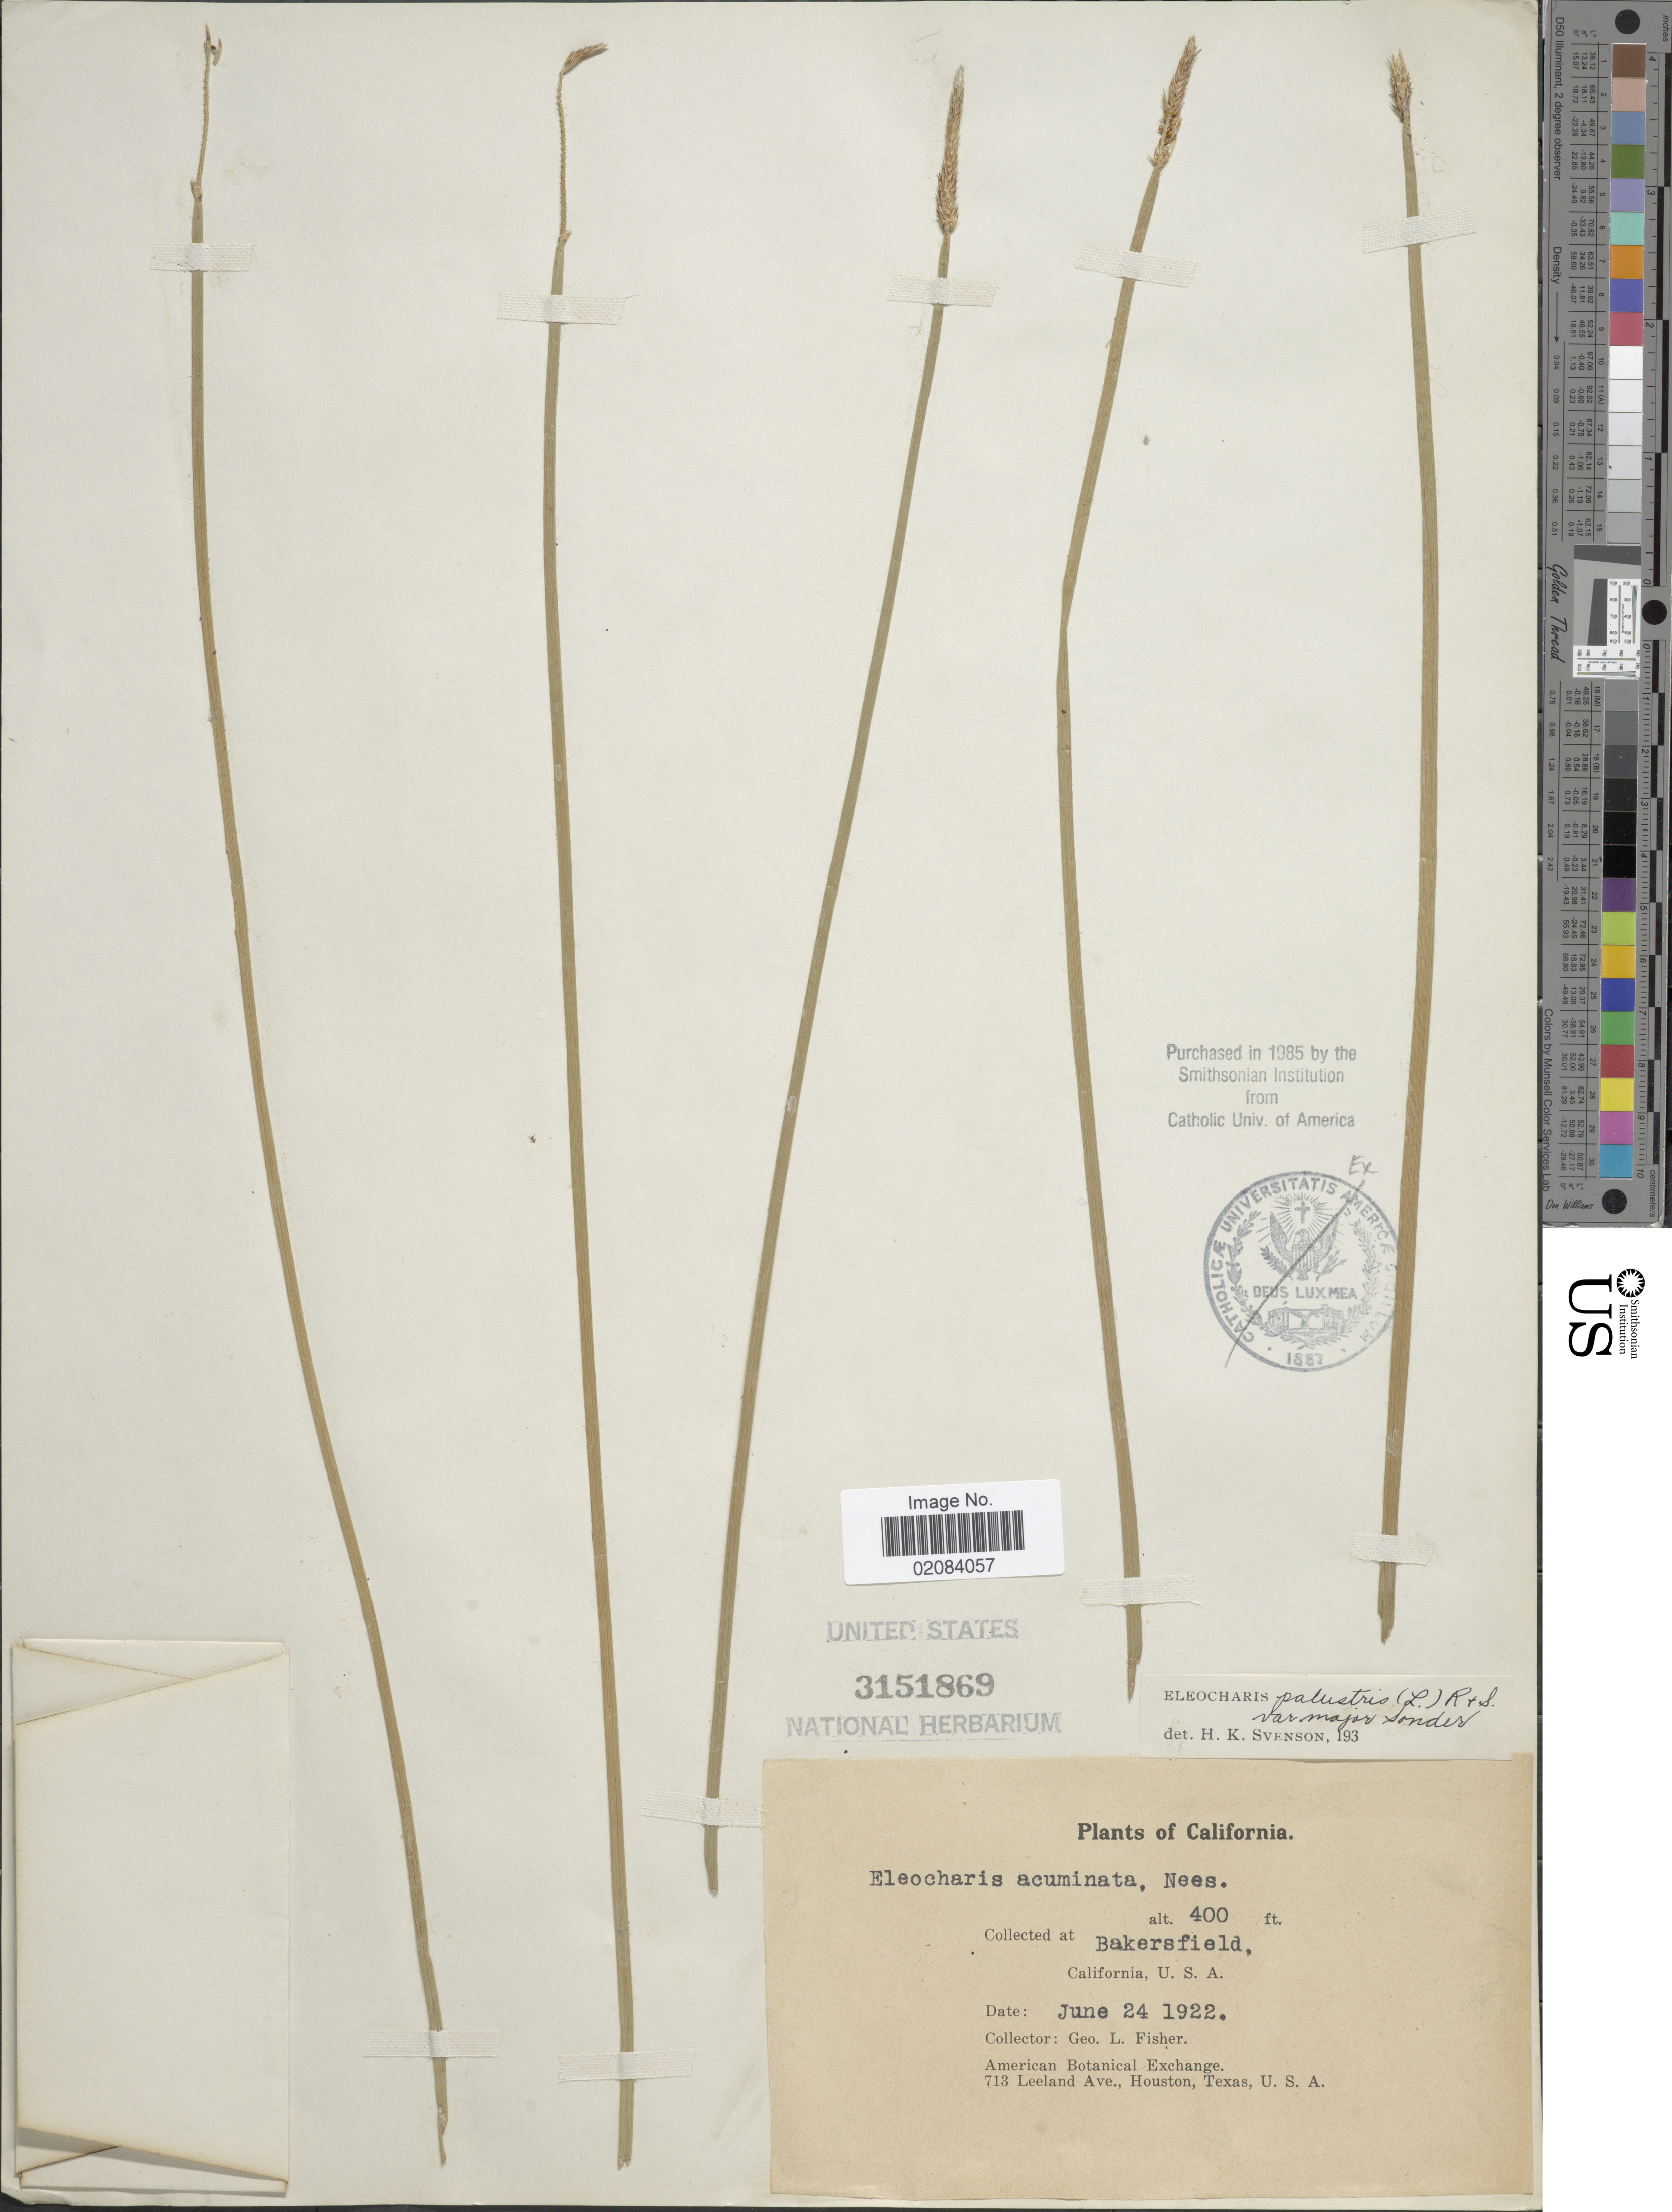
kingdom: Plantae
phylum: Tracheophyta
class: Liliopsida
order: Poales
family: Cyperaceae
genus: Eleocharis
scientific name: Eleocharis palustris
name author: (L.) Roem. & Schult.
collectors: G. L. Fisher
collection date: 1922-06-24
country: United States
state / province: California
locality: California. Bakersfield, California. U.S.A.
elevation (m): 122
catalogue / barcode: US 3151869